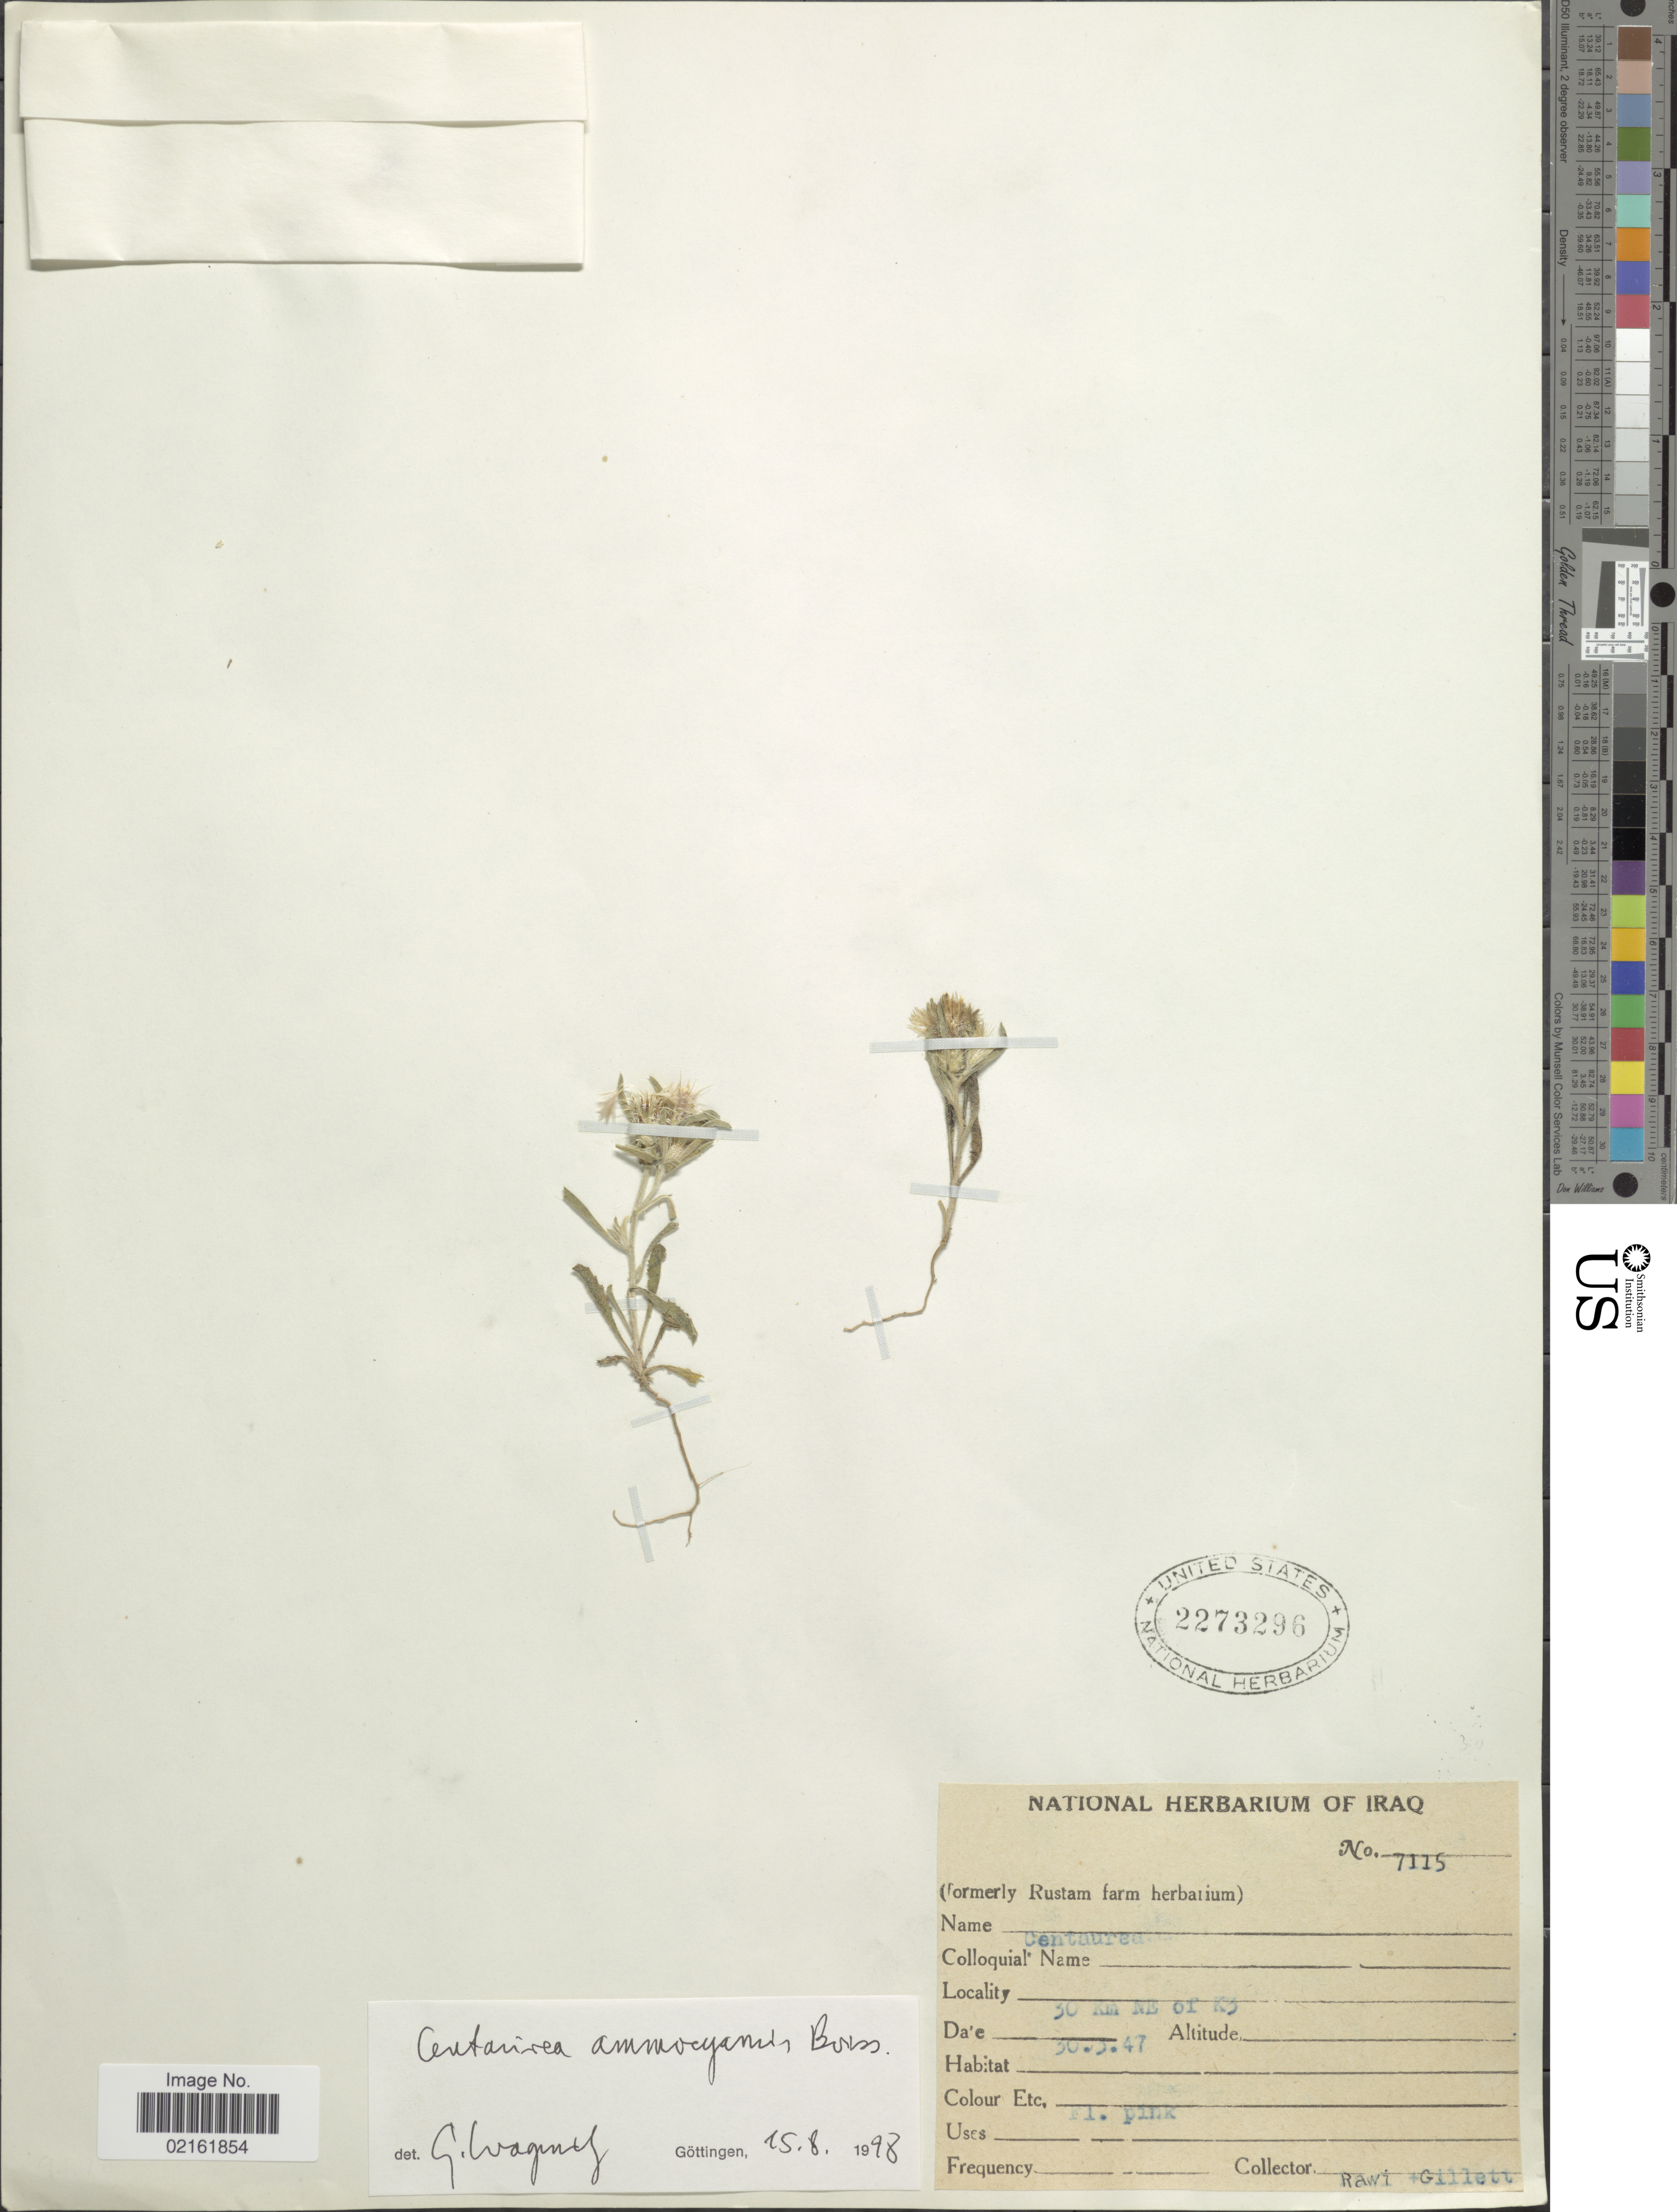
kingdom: Plantae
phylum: Tracheophyta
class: Magnoliopsida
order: Asterales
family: Asteraceae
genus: Centaurea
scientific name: Centaurea ammocyanus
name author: Boiss.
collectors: R. Gillett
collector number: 7115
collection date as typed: Transcribed d/m/y: 30/3/47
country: Iraq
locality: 30 km NE of K3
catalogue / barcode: US 2273296